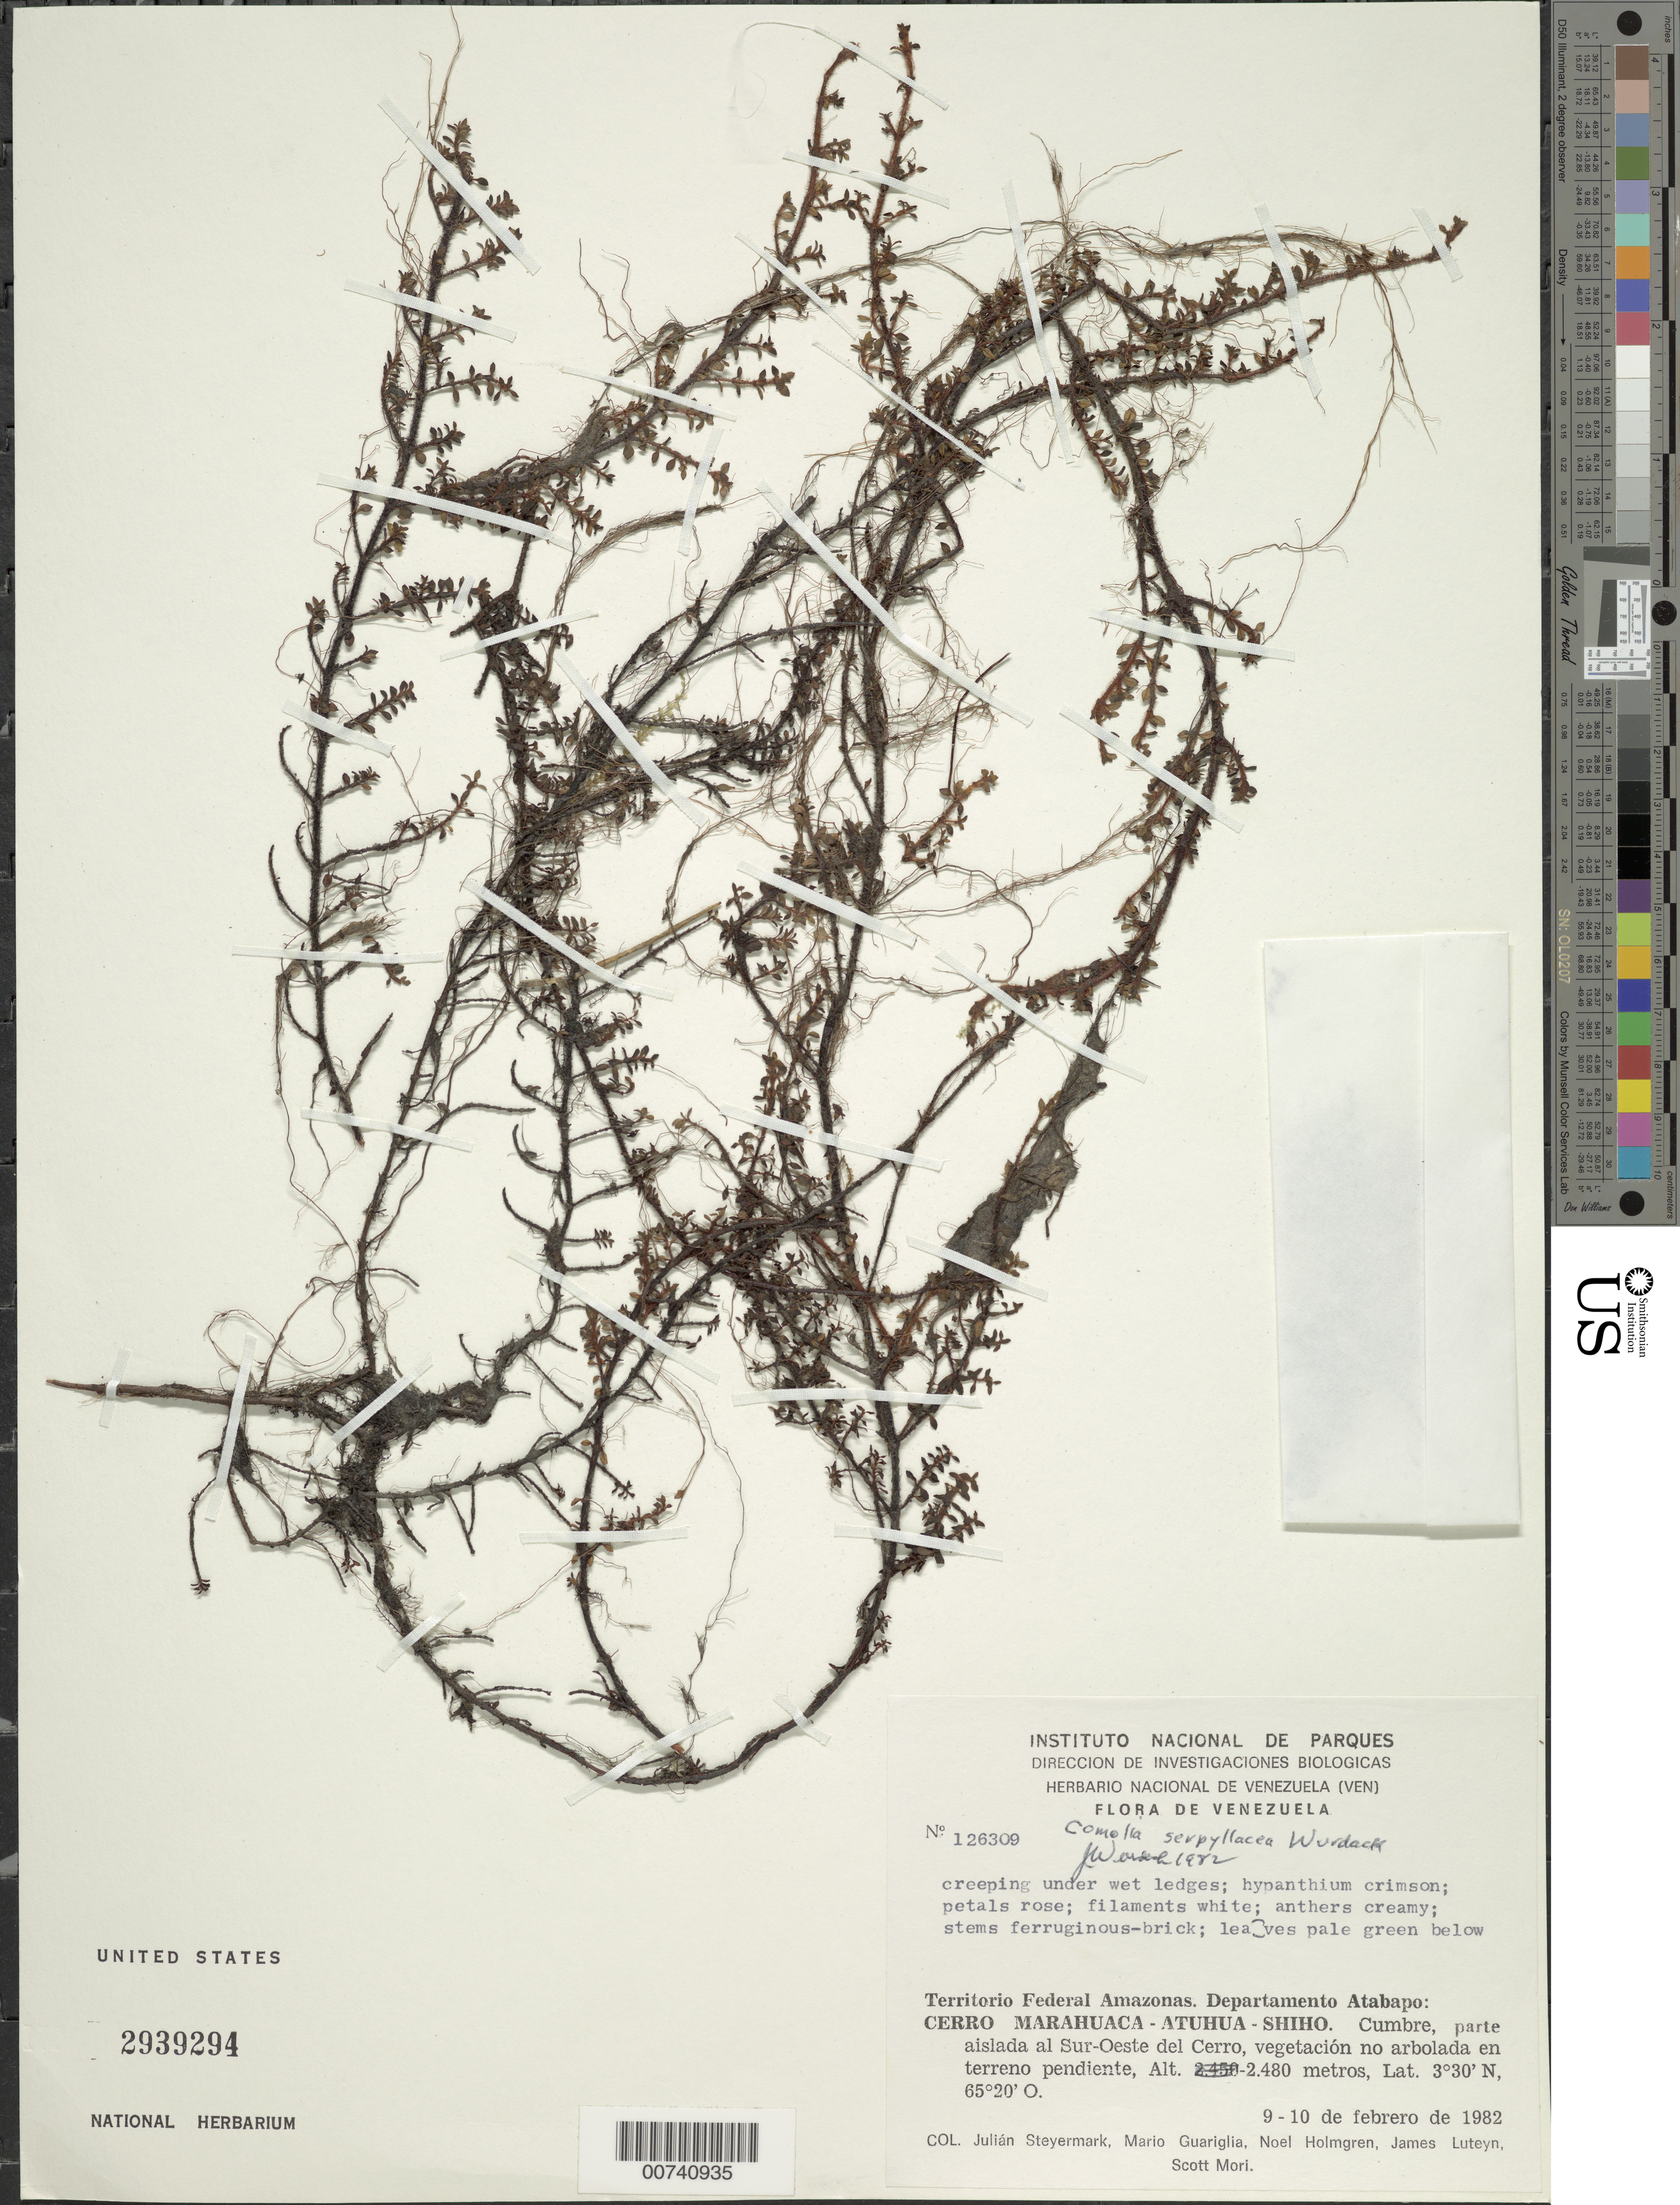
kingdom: Plantae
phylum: Tracheophyta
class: Magnoliopsida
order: Myrtales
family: Melastomataceae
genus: Comolia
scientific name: Comolia serpyllacea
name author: Wurdack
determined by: Wurdack, John J., (US), US (UNITED STATES)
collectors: J. Steyermark, M. Guariglia P., N. H. Holmgren, J. L. Luteyn & S. Mori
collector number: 126309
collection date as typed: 9-Feb-82 to 10-Feb-82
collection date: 1982-02-09/1982-02-10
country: Venezuela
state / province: Amazonas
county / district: Atabapo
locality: Cerro Marahuaca-Atuhua-Shiho; cumbre, parte aislada al Sur-Oeste del Cerro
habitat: Under wet ledges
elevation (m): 2450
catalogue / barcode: US 2939294